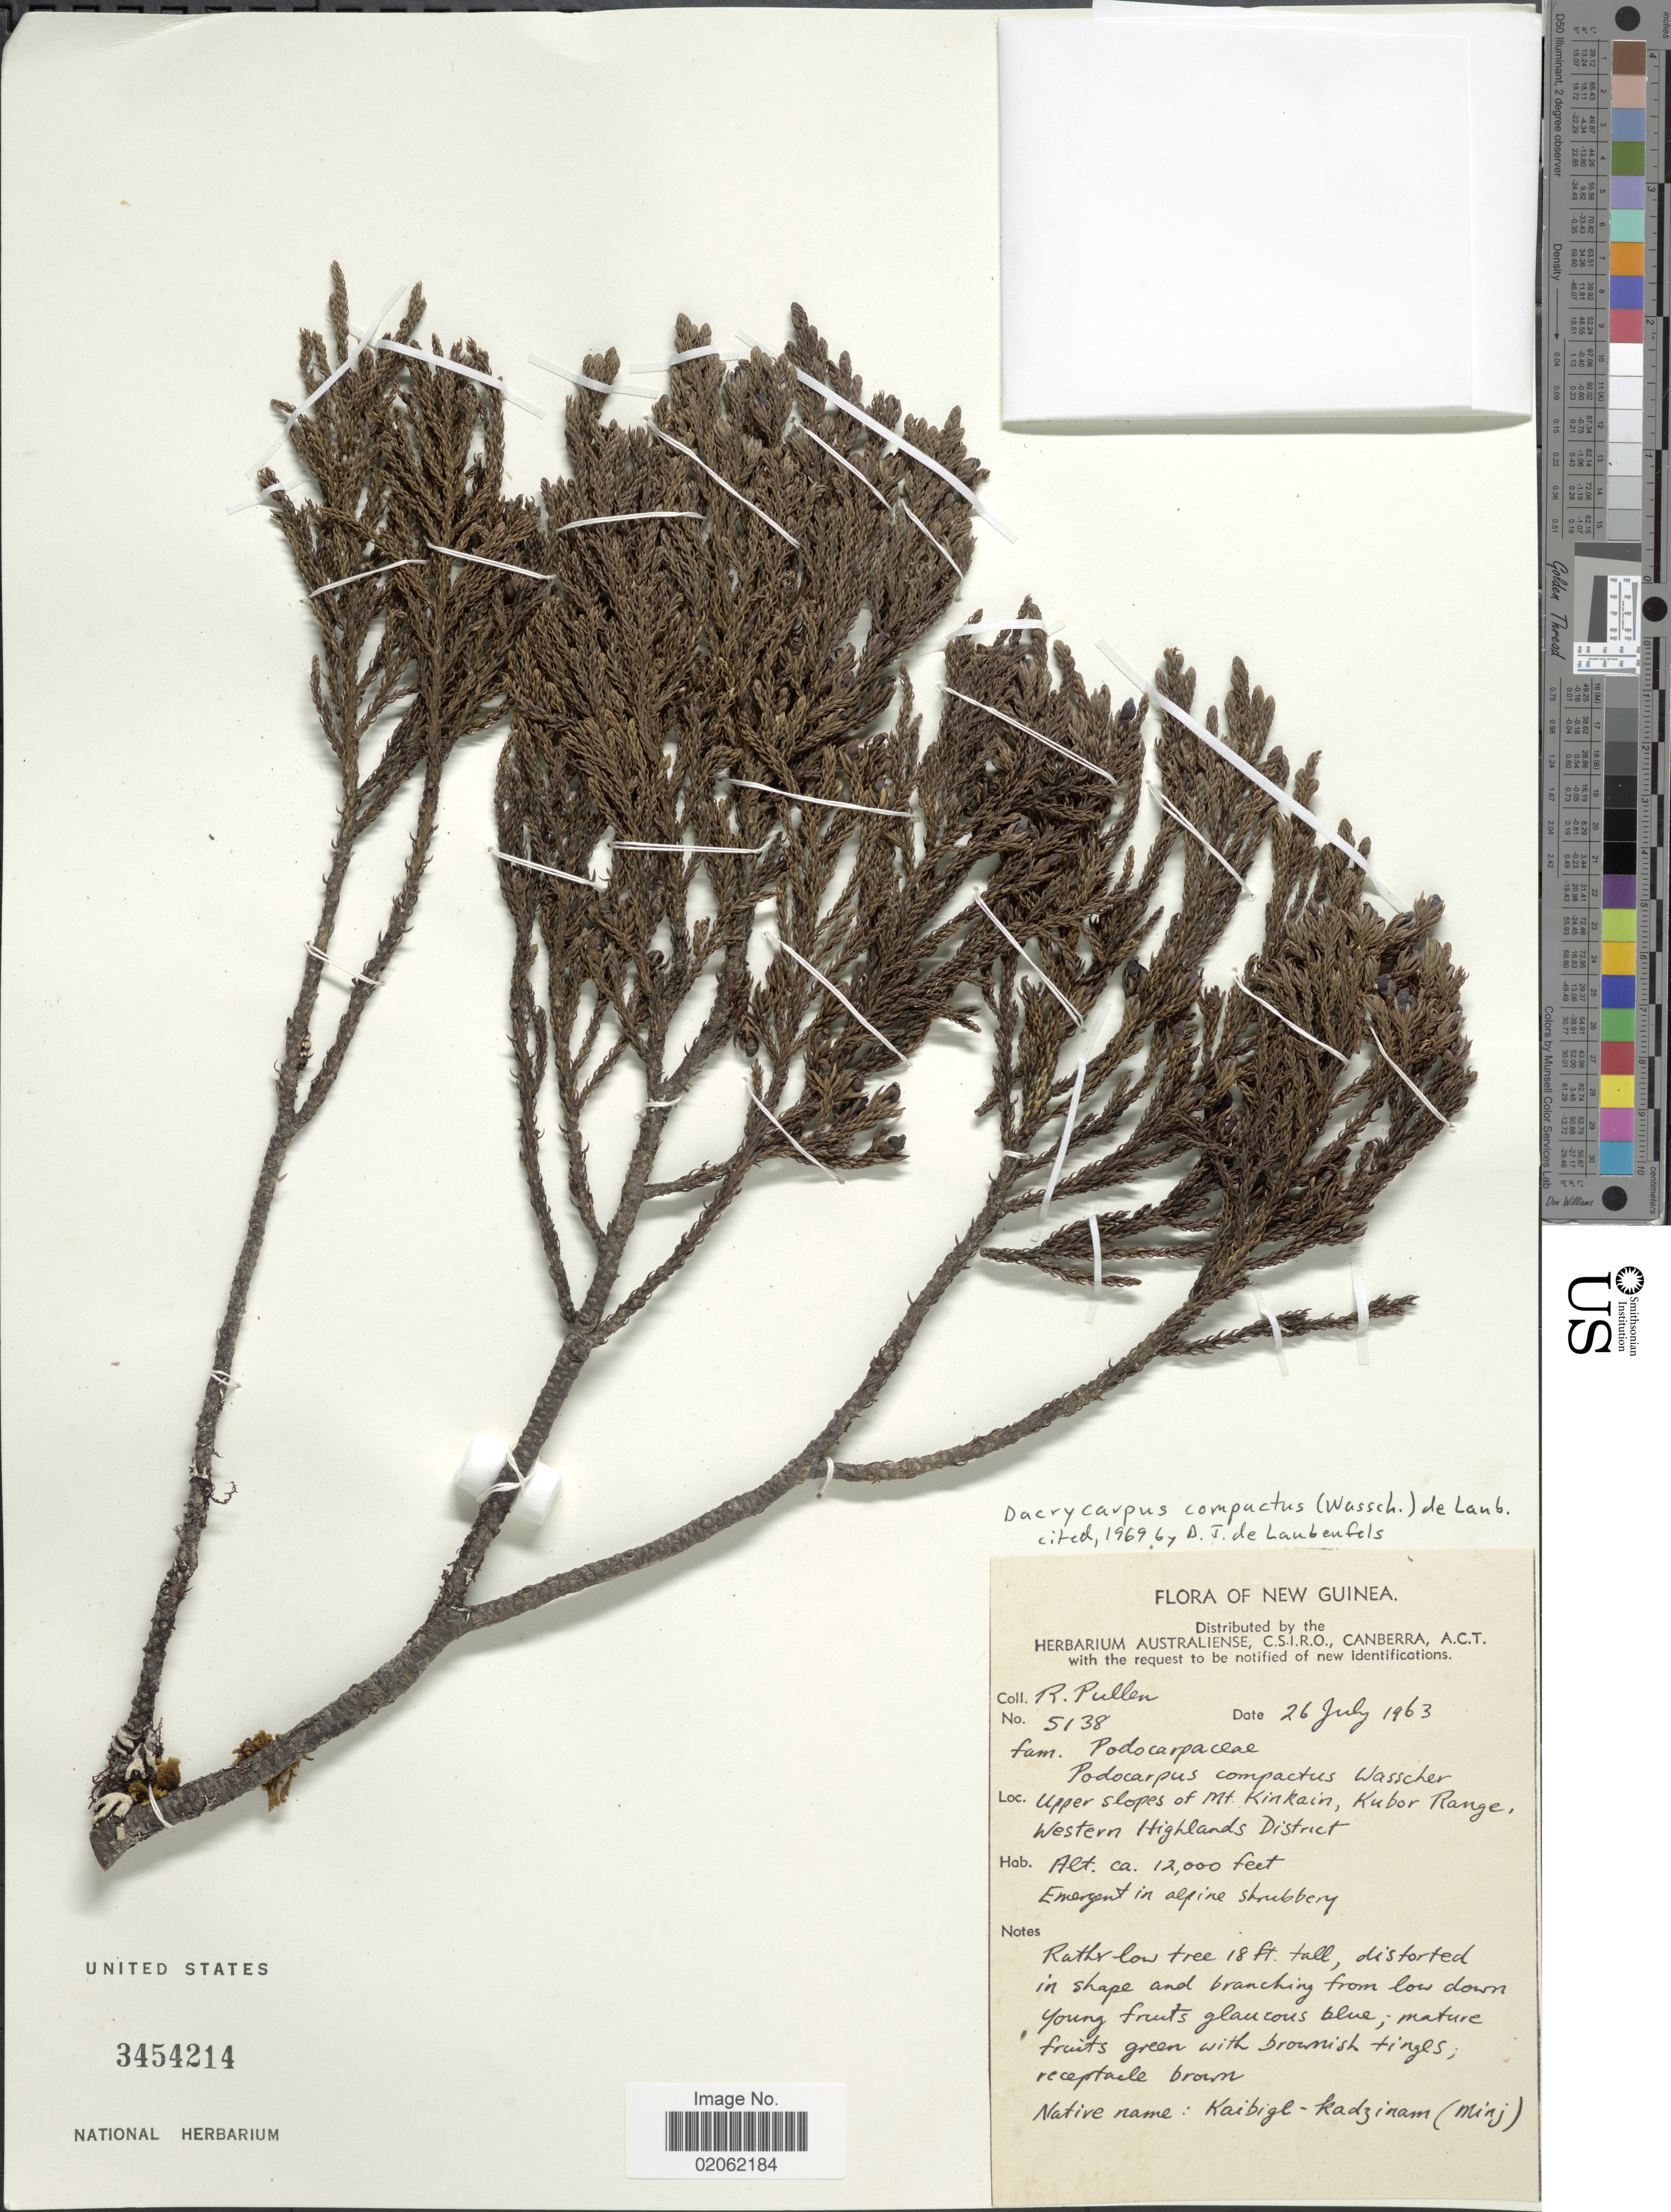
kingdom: Plantae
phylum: Tracheophyta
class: Pinopsida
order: Pinales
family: Podocarpaceae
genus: Dacrycarpus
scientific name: Dacrycarpus compactus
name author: (Wasscher) de Laub.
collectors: R. Pullen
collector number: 5138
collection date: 1963-07-26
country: Papua New Guinea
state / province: Western Highlands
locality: New Guinea, Upper slopes of Mt Kinkain, Kubor Range, Western Highlands District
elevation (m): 3658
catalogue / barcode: US 3454214